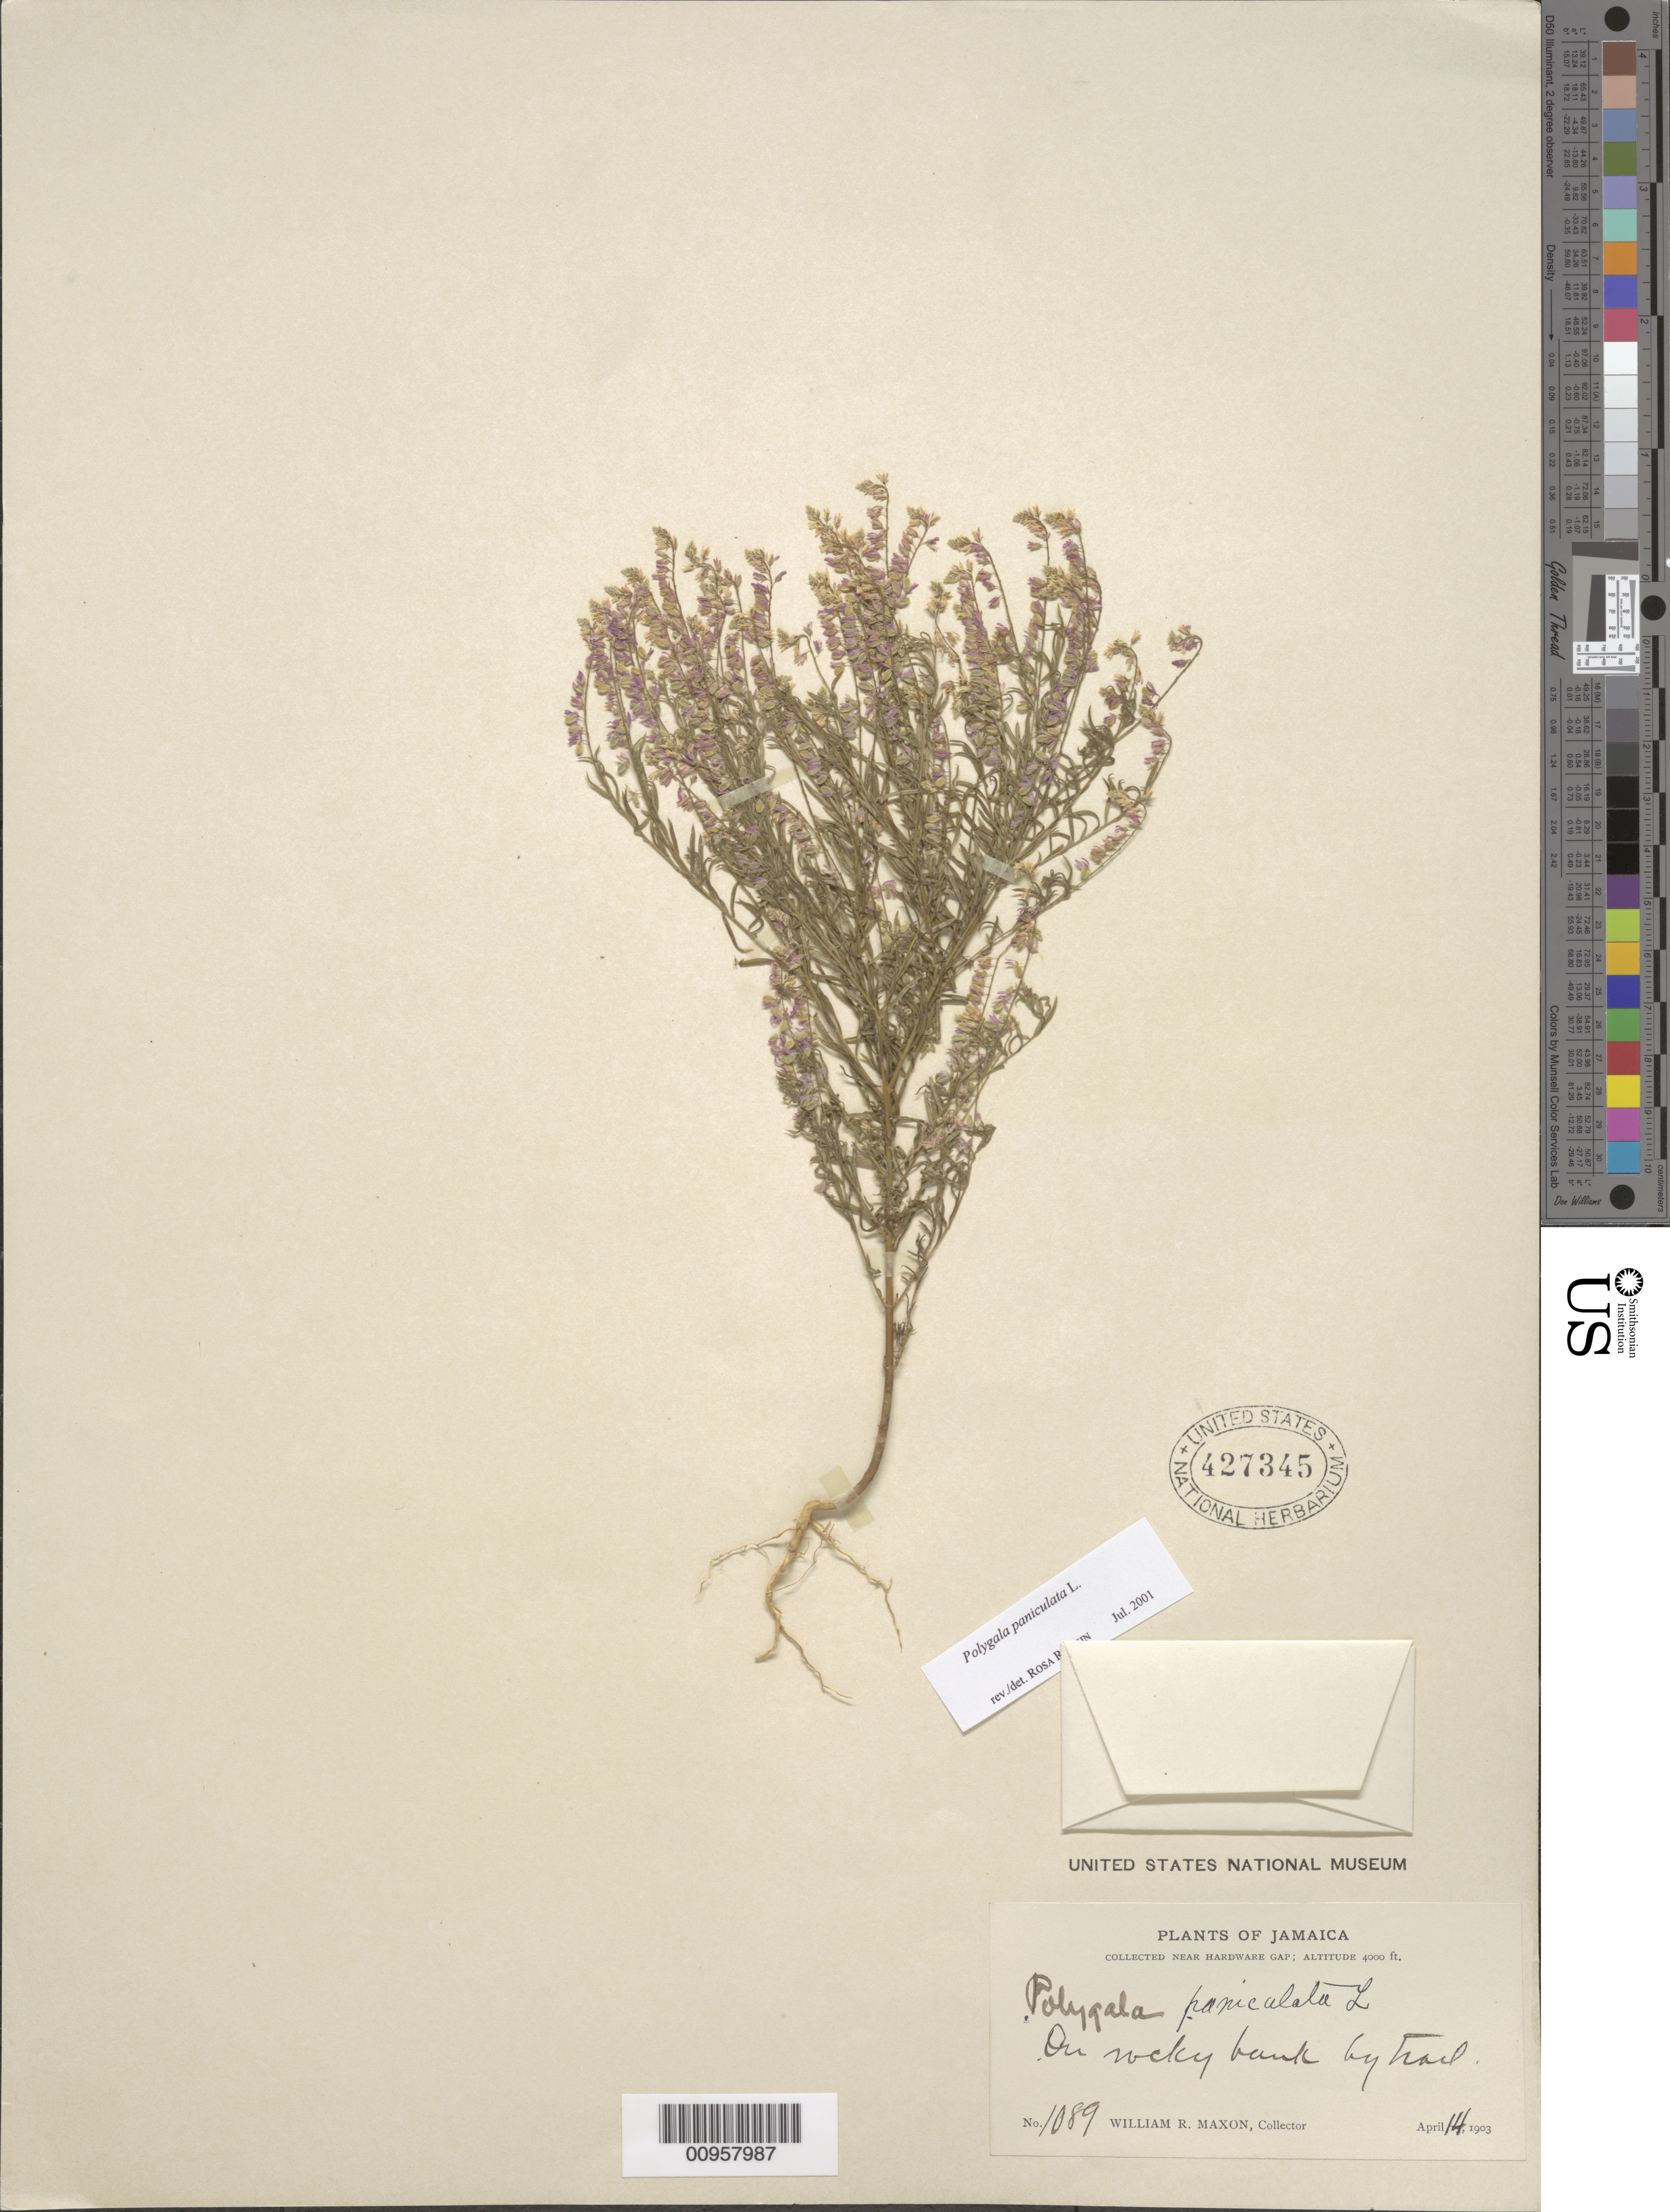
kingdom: Plantae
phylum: Tracheophyta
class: Magnoliopsida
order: Fabales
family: Polygalaceae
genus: Polygala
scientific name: Polygala paniculata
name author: L.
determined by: Rankin Rodriguez, Rosa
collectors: W. R. Maxon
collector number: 1089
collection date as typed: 14 Apr 1903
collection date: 1903-04-14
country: Jamaica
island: Jamaica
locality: Near Hardware Gap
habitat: On rocky bank by trail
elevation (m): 1219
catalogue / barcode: US 427345